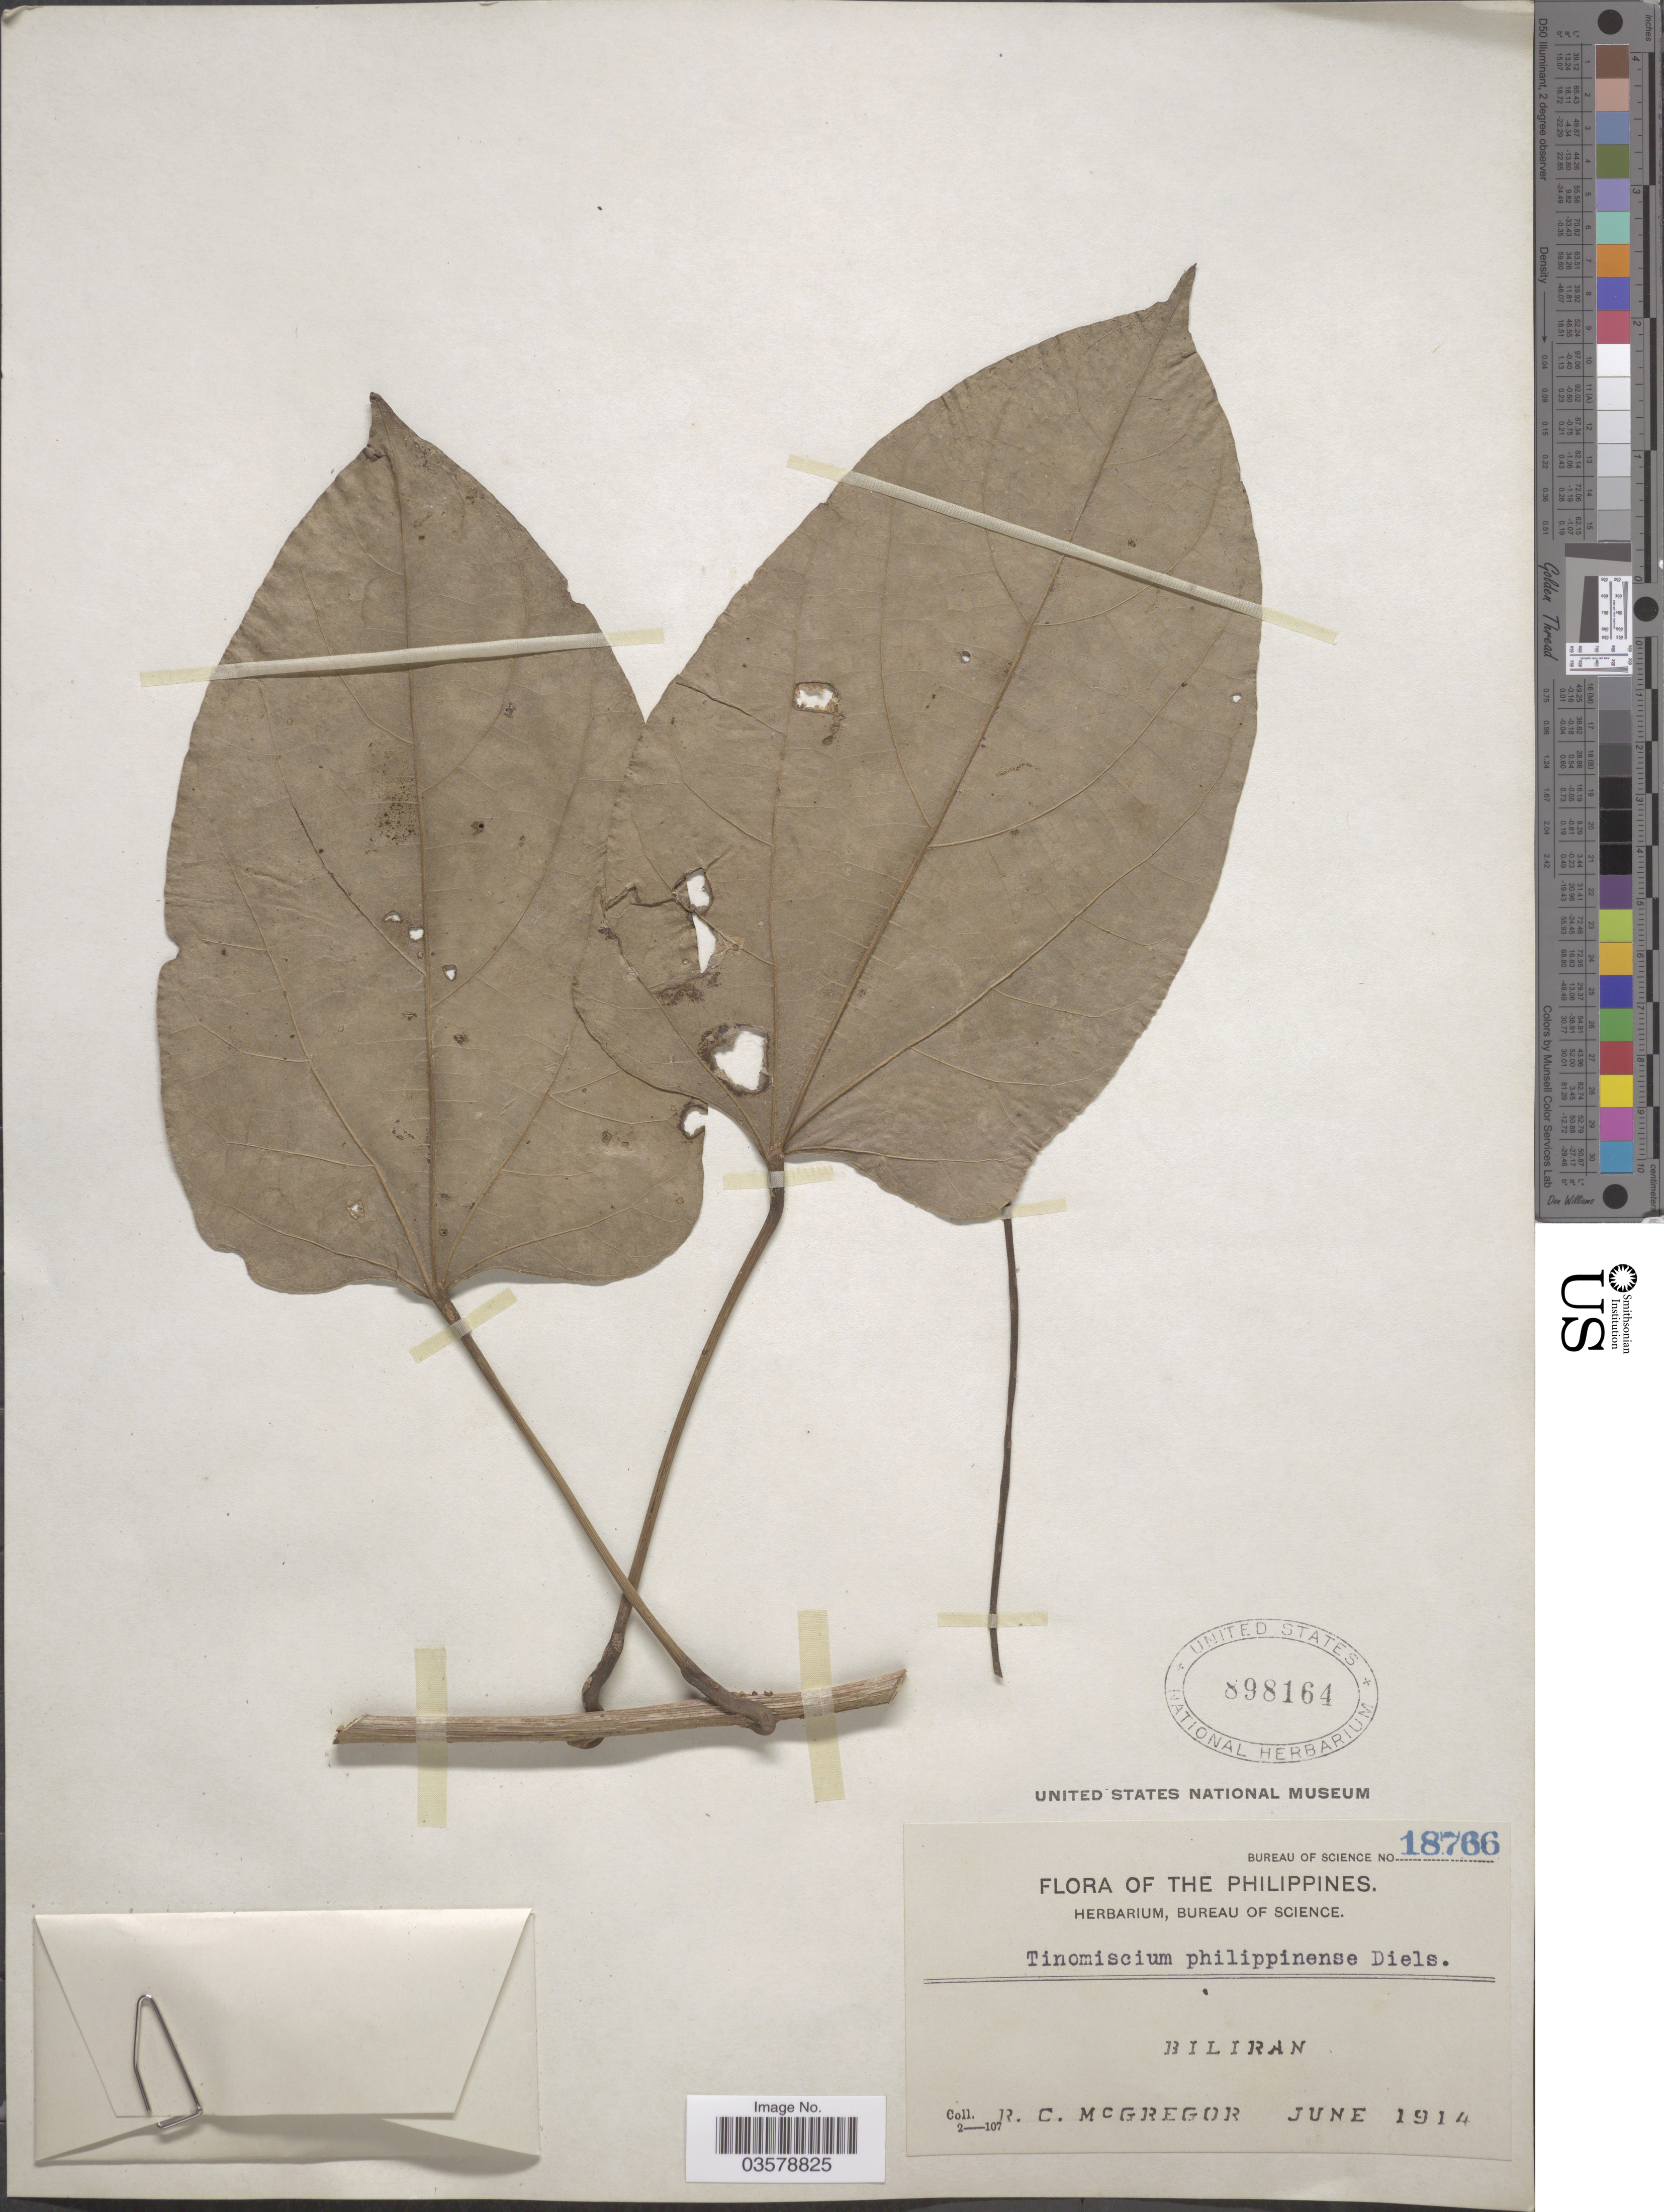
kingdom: Plantae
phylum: Tracheophyta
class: Magnoliopsida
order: Ranunculales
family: Menispermaceae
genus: Tinomiscium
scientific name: Tinomiscium petiolare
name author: Hook. f. & Thoms.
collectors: R. C. McGregor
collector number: Bureau of Science 18766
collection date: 1914-06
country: Philippines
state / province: Eastern Visayas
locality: Biliran.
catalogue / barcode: US 898164